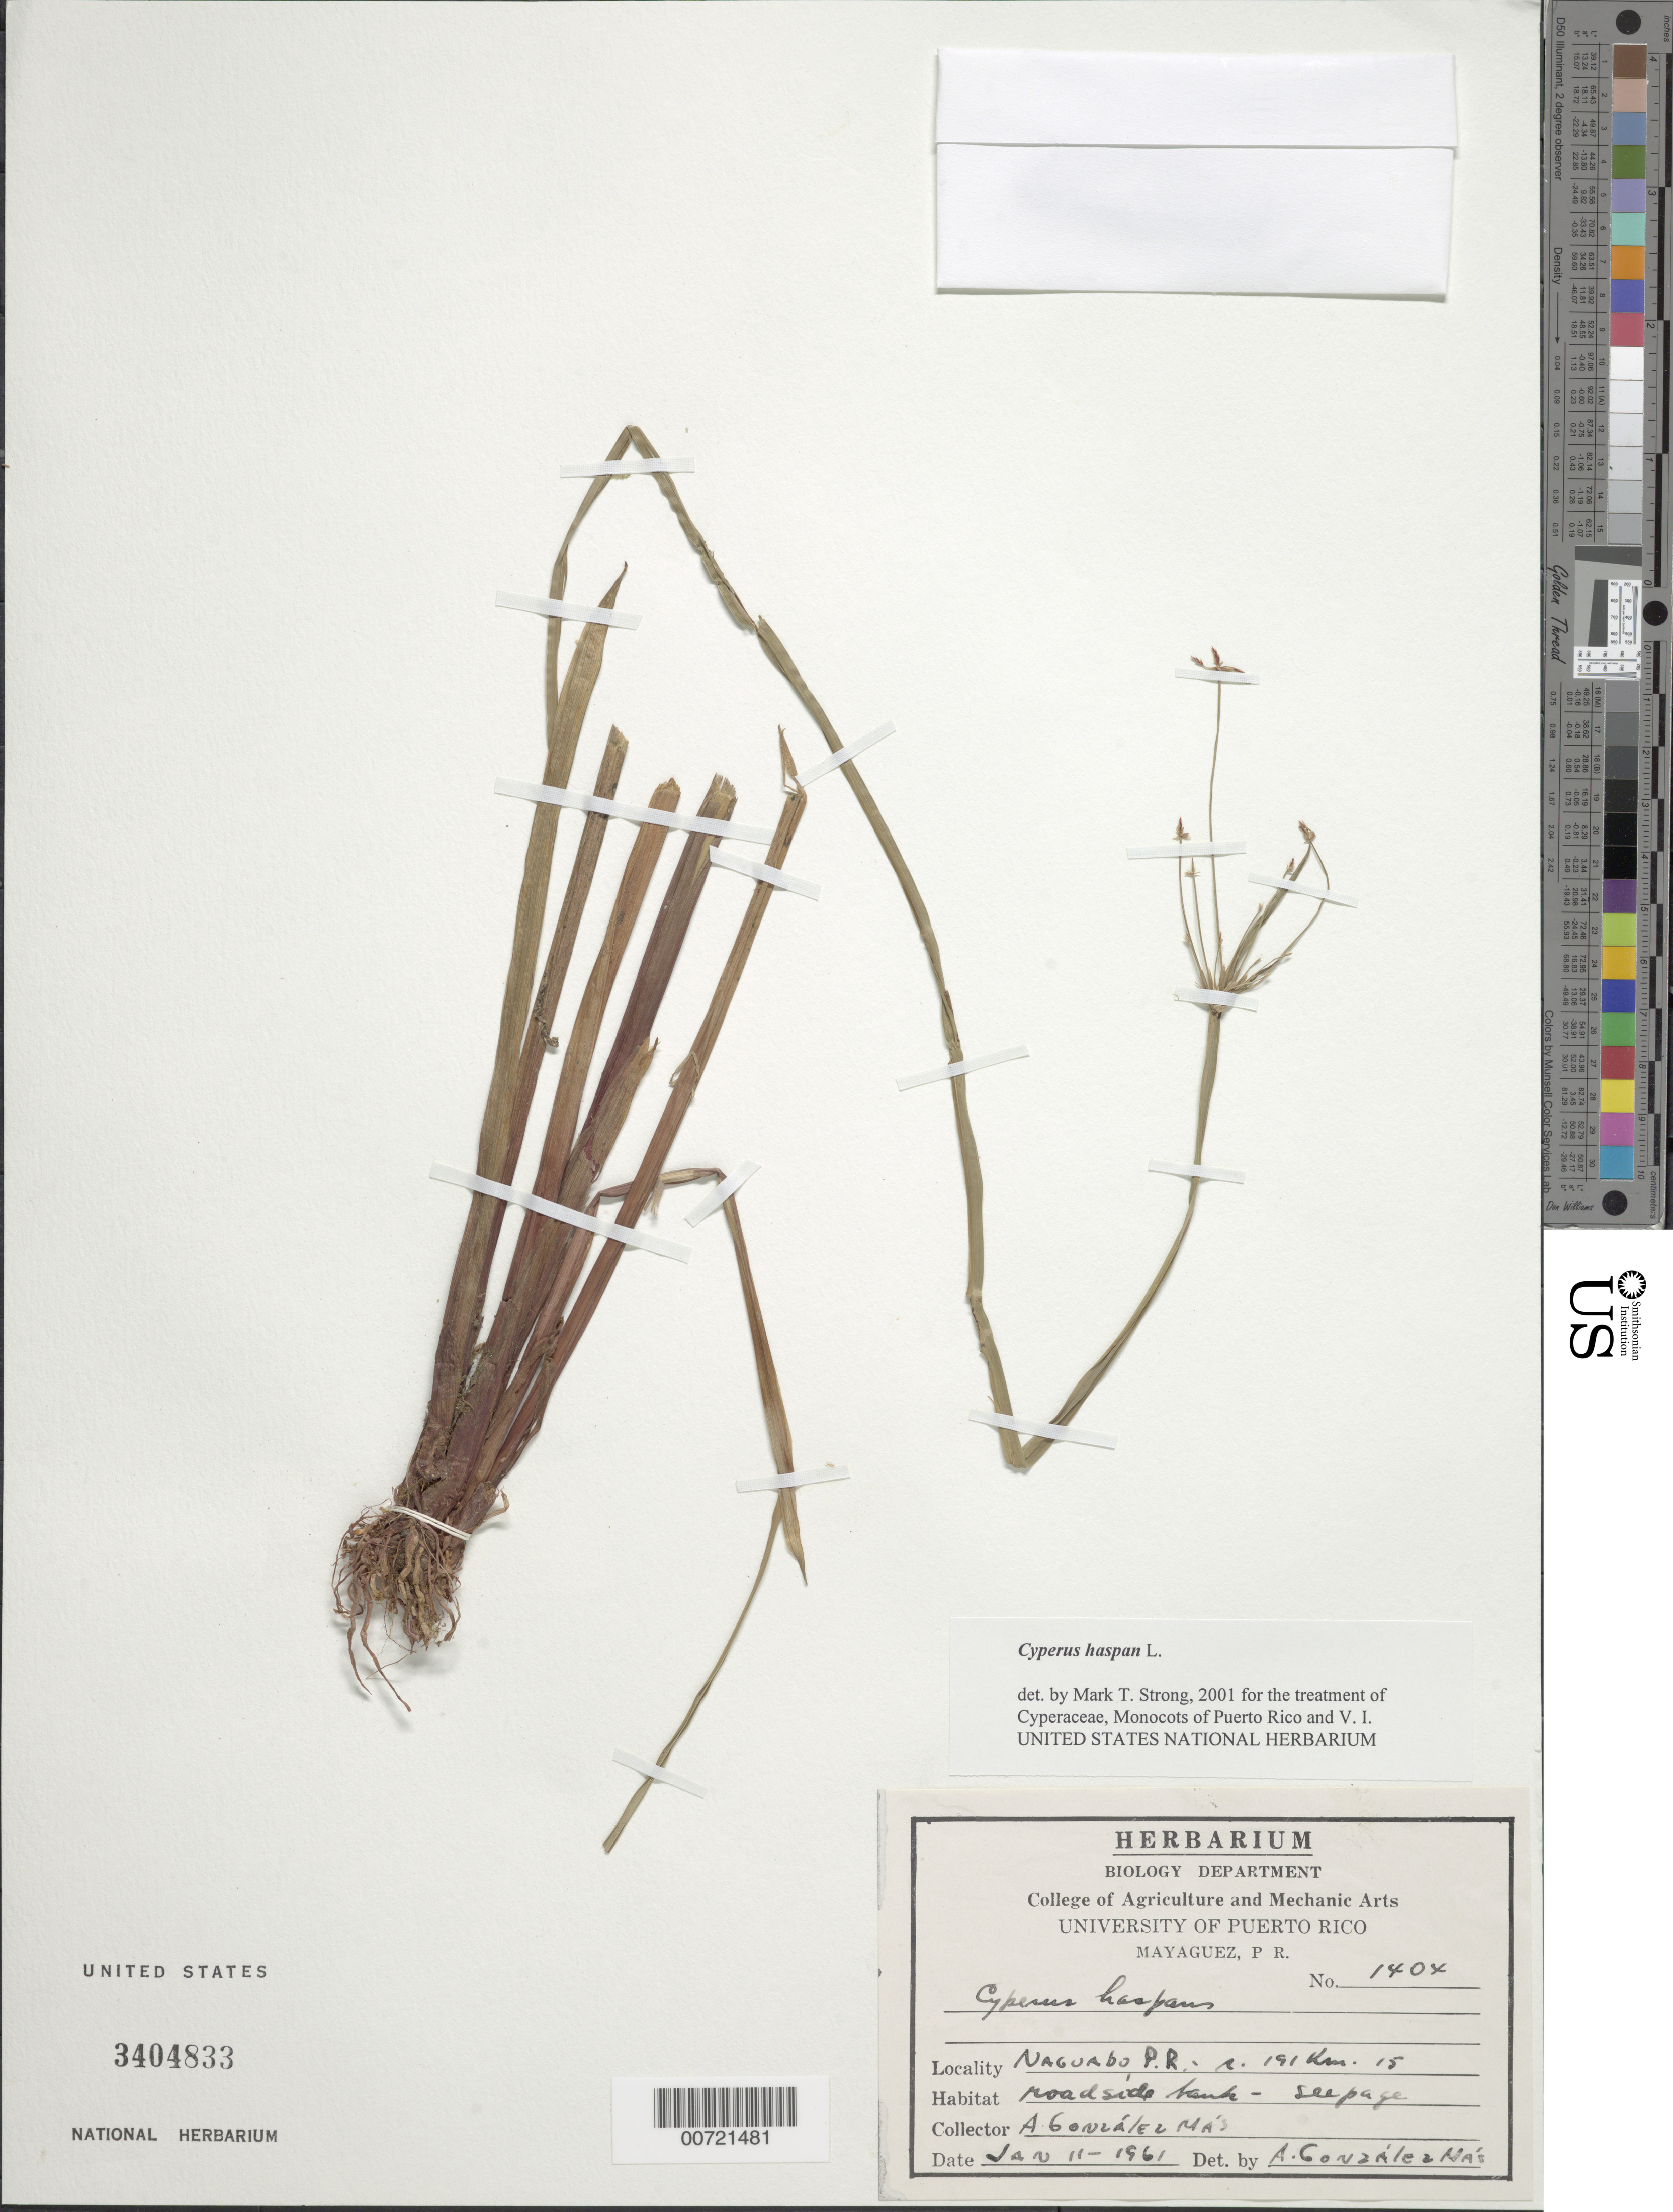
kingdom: Plantae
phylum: Tracheophyta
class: Liliopsida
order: Poales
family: Cyperaceae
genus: Cyperus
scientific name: Cyperus haspan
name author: L.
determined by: Strong, M. T., (US), Smithsonian Institution - National Museum of Natural History (UNITED STATES)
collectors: A. González Más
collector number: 1404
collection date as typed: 11 Jan 1961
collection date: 1961-01-11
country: Puerto Rico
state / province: Naguabo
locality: Naguabo: Rt. 191, km 15.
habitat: Seepage on roadside bank.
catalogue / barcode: US 3404833